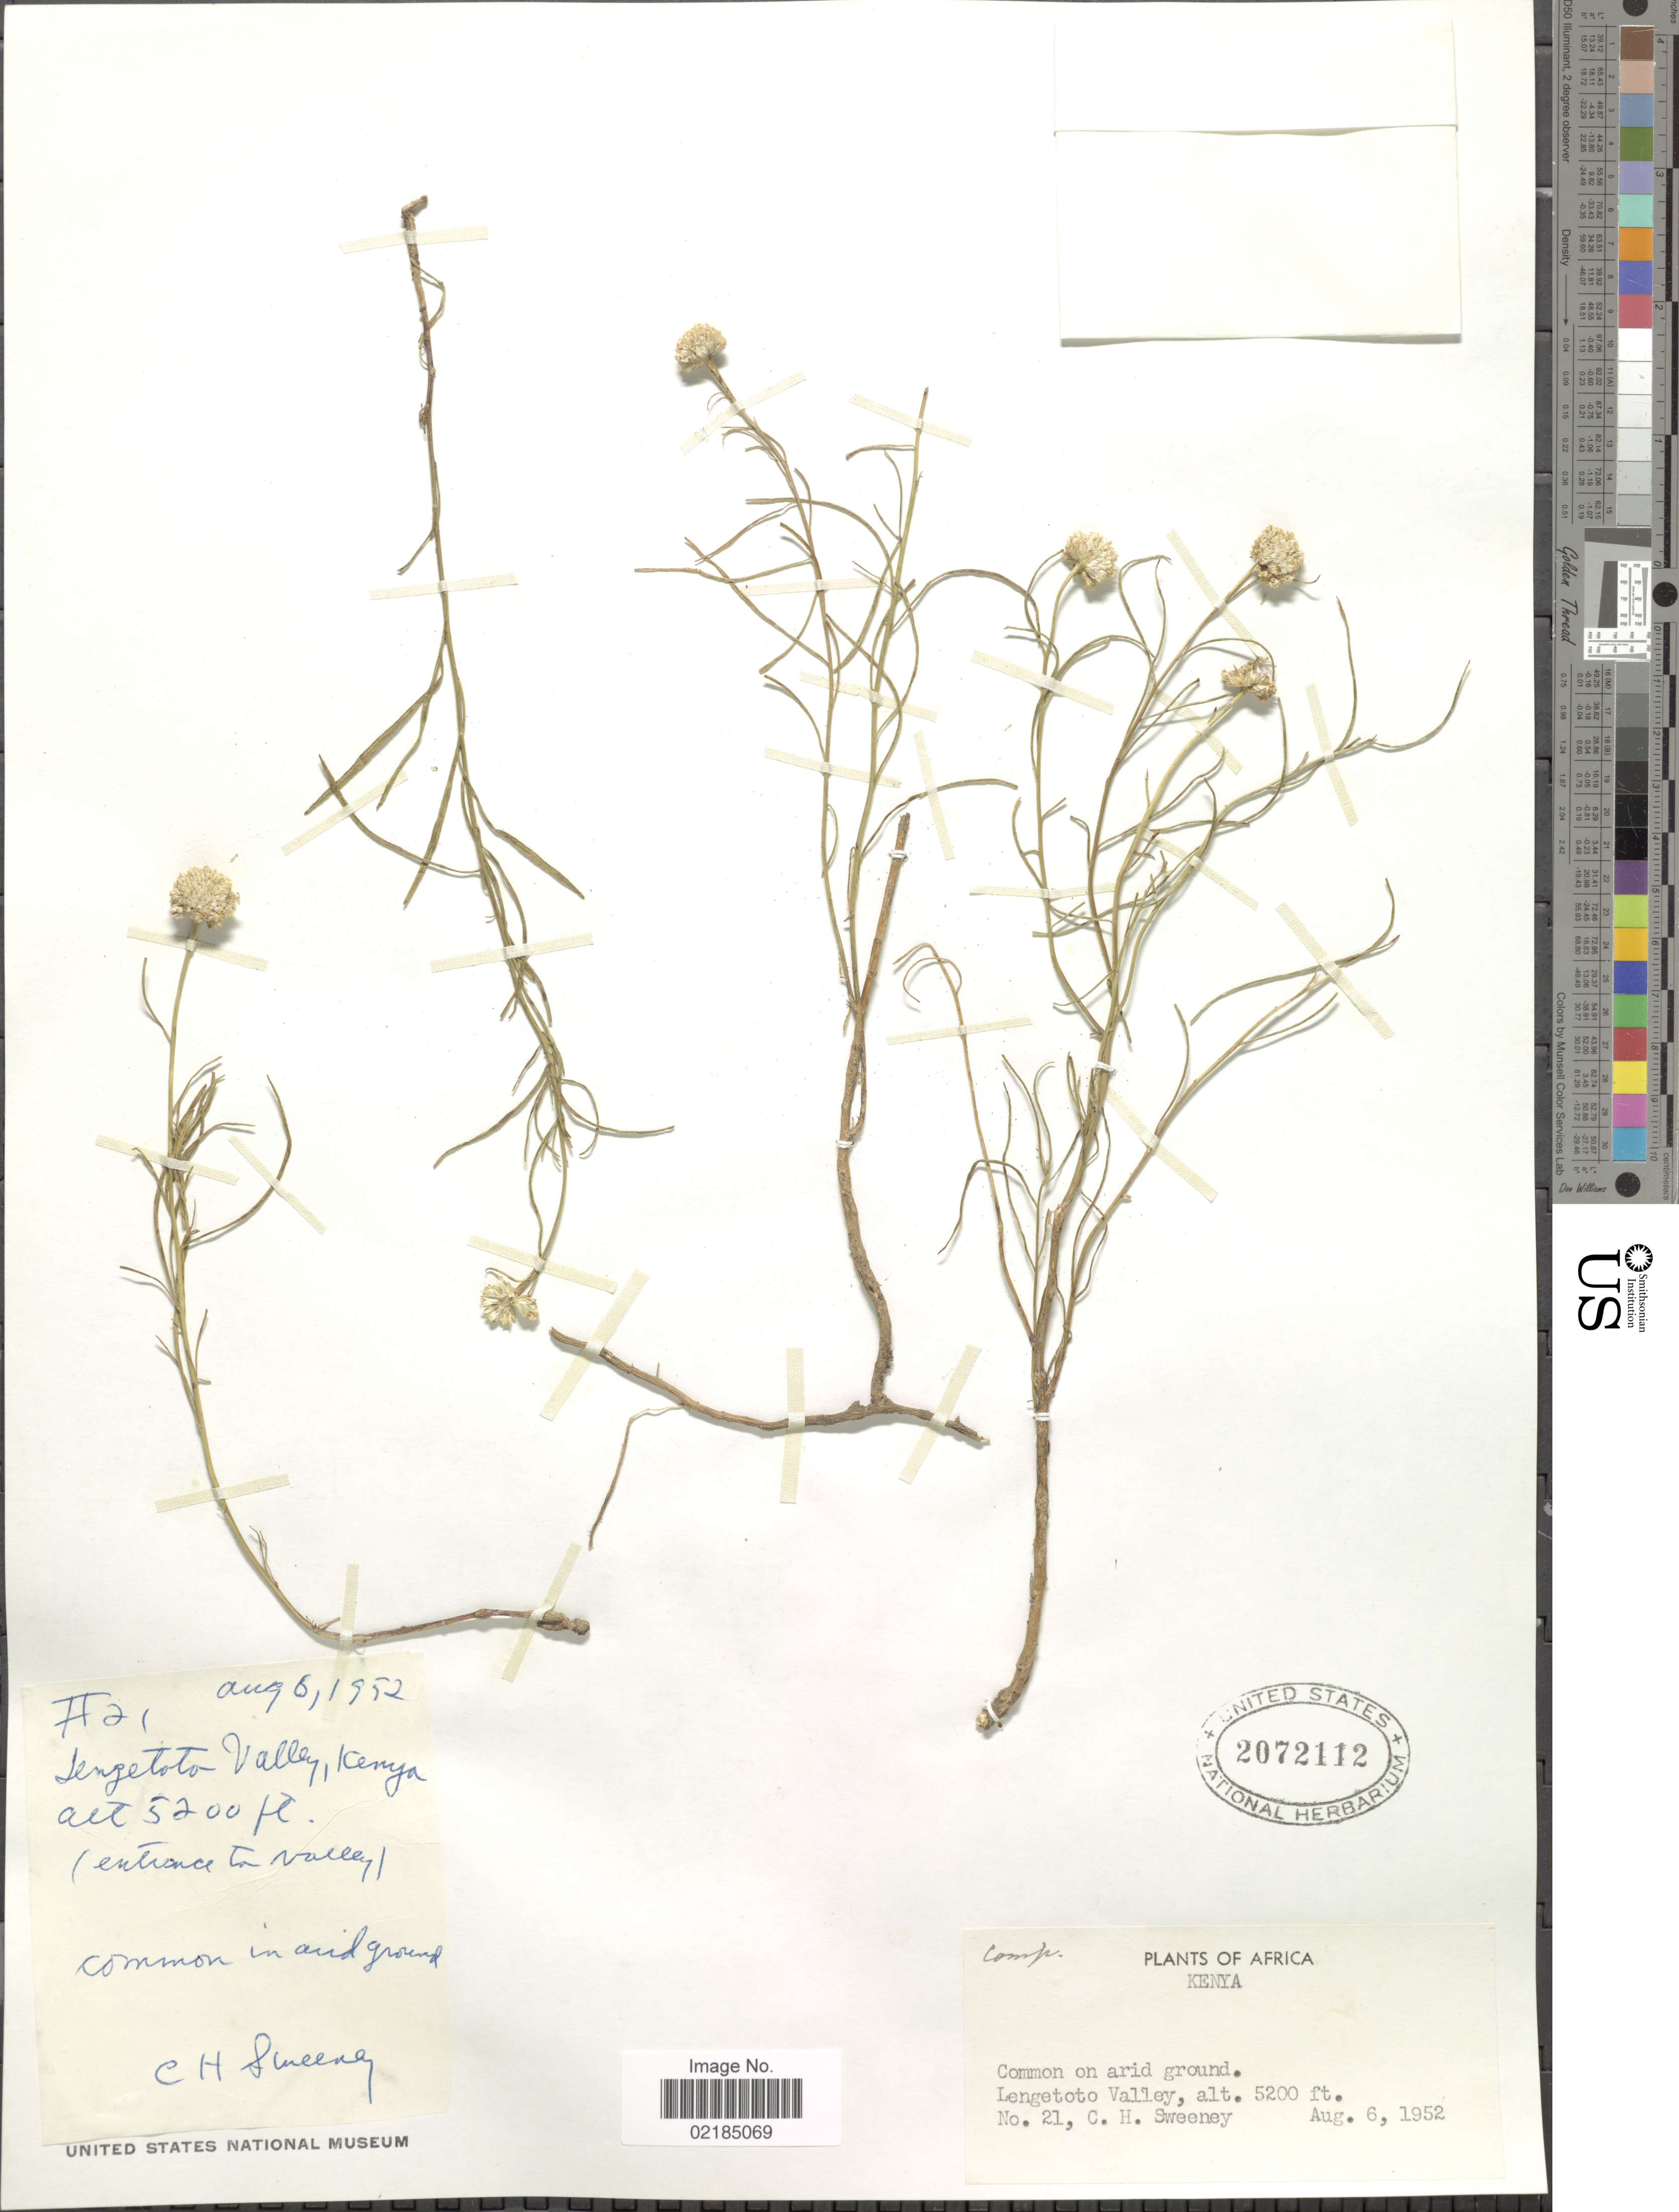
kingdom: Plantae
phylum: Tracheophyta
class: Magnoliopsida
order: Asterales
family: Asteraceae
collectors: C. Sweeney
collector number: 21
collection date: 1952-08-06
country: Kenya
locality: Lengetoto Valley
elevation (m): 1585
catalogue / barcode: US 2072112